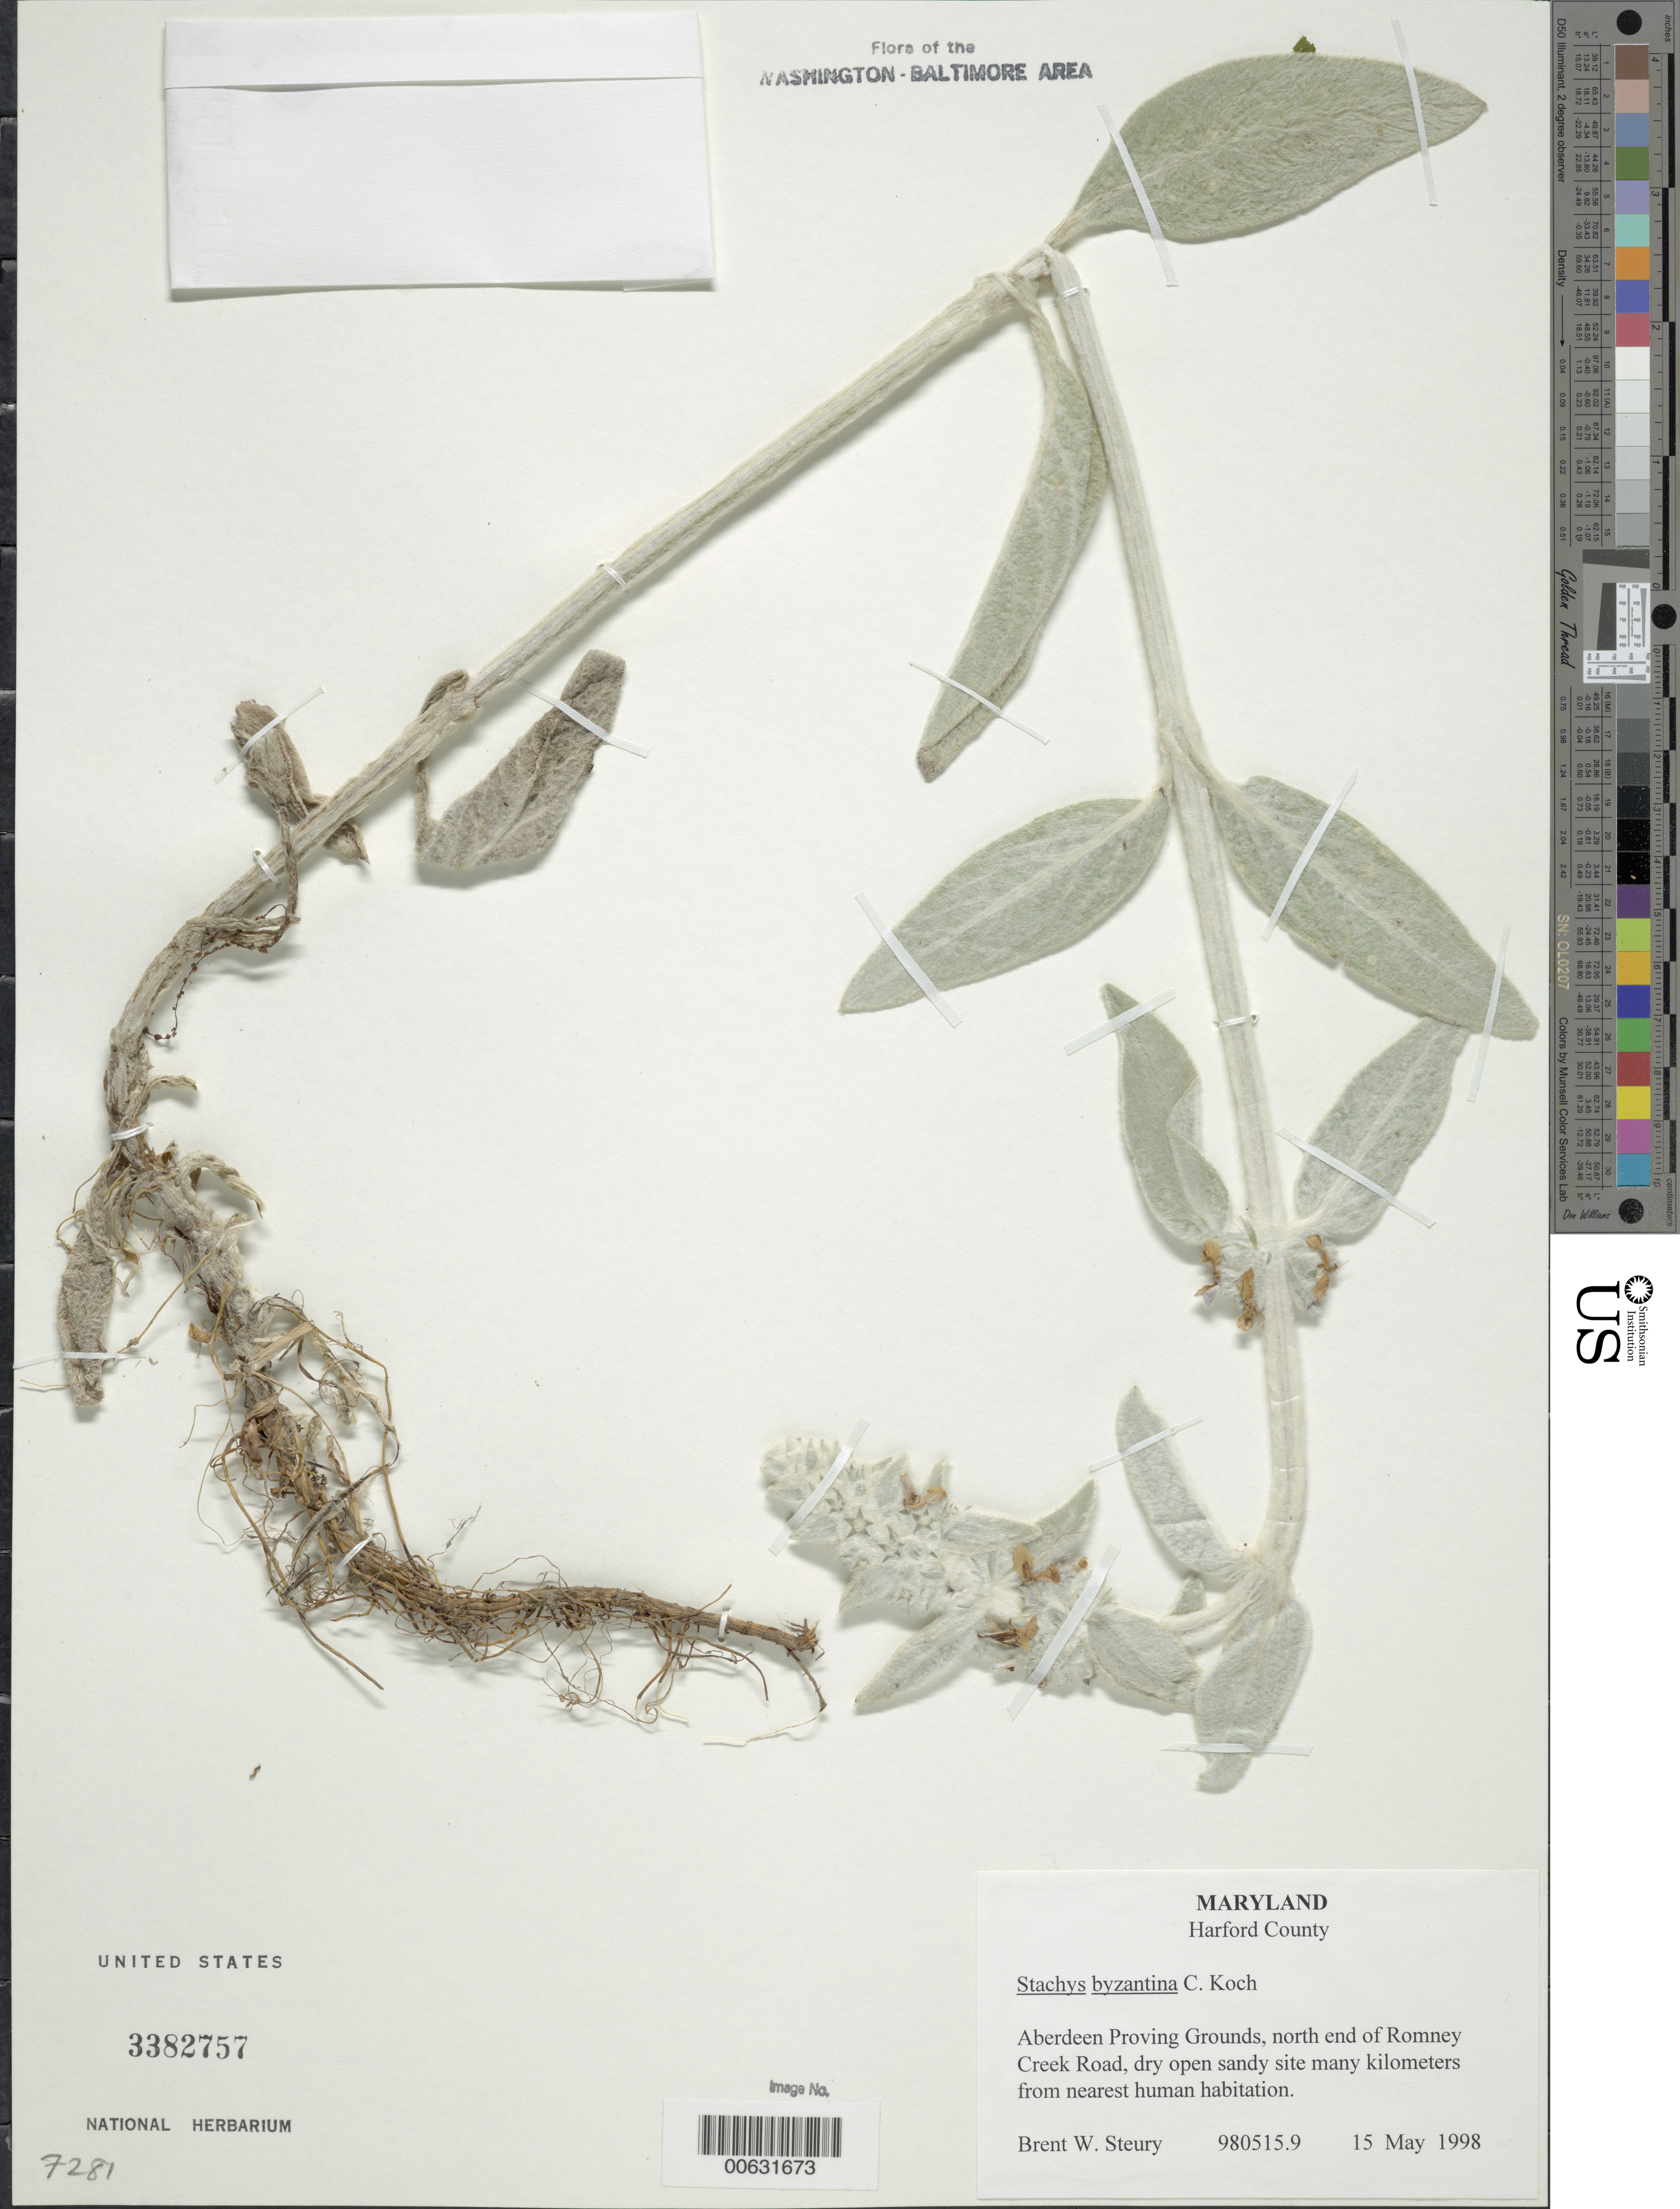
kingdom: Plantae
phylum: Tracheophyta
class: Magnoliopsida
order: Lamiales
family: Lamiaceae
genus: Stachys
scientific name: Stachys byzantina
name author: K. Koch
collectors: B. Steury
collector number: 980515.9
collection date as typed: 15 May 1998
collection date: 1998-05-15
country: United States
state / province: Maryland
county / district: Harford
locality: Aberdeen Proving Grounds, north end of Romney Creek Road.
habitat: Dry open sandy site many kilometers from nearst habitation.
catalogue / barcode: US 3382757